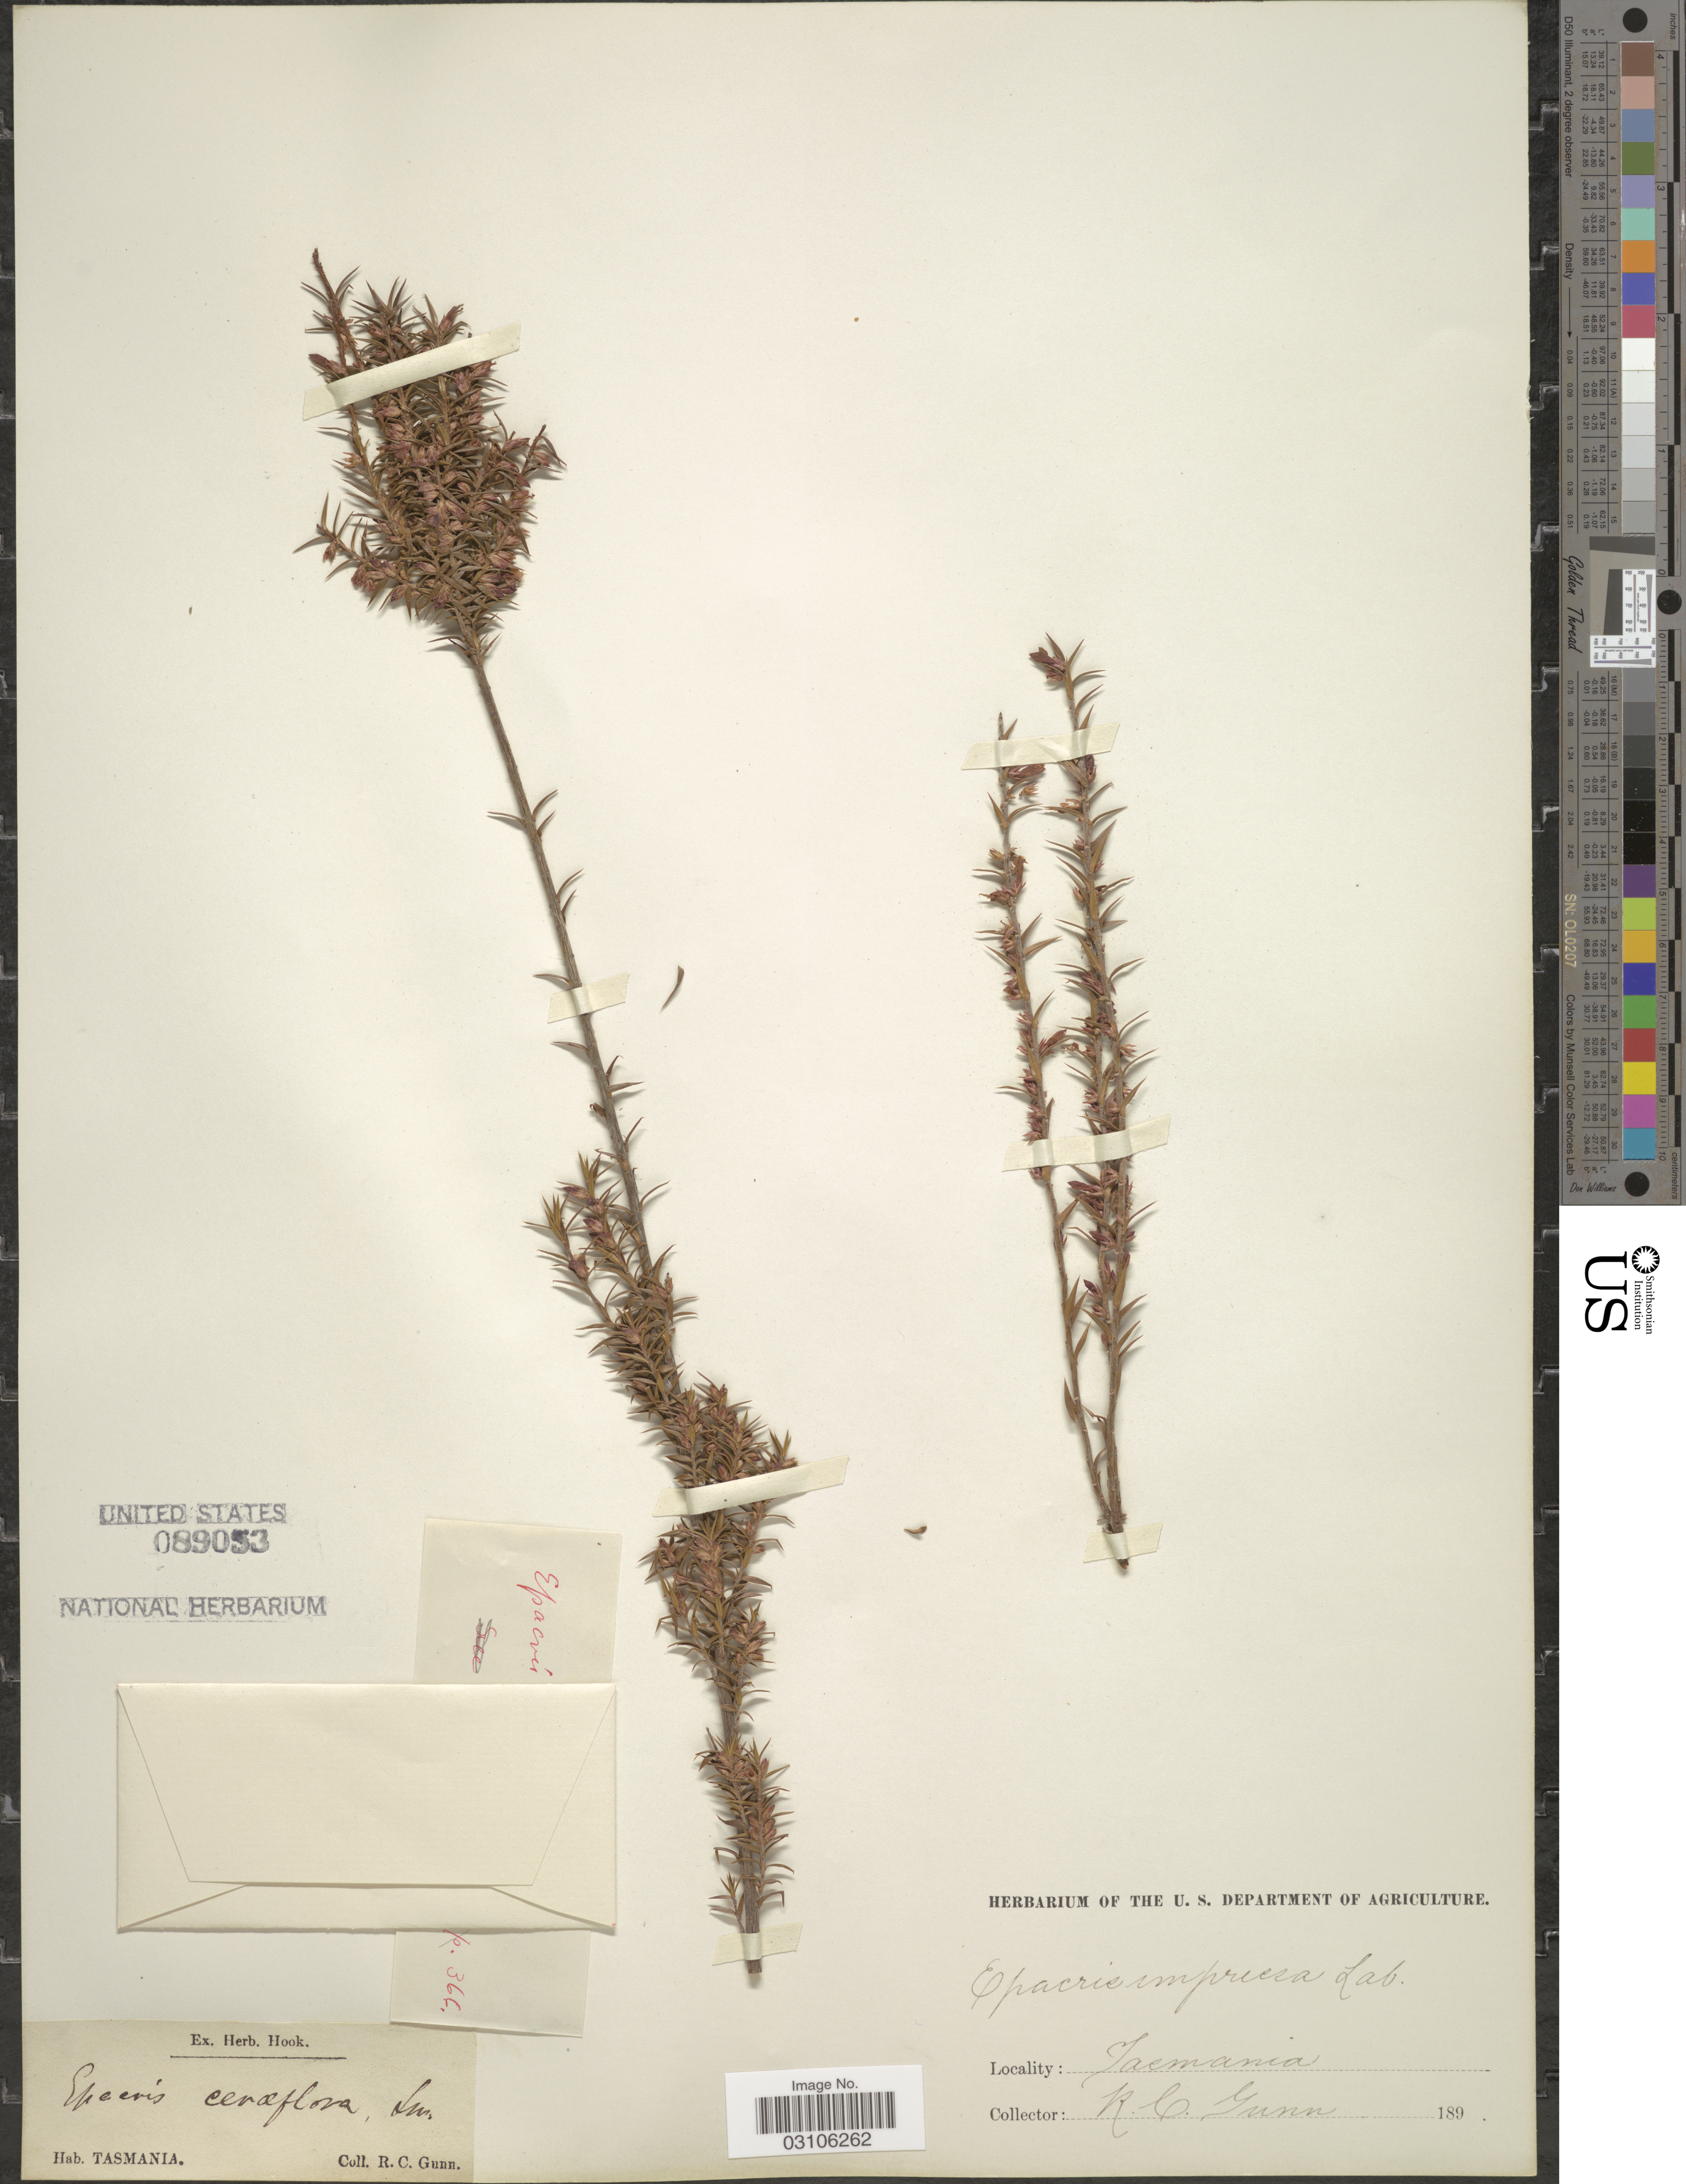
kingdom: Plantae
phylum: Tracheophyta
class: Magnoliopsida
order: Ericales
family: Ericaceae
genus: Epacris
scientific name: Epacris impressa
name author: Labill.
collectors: R. Gunn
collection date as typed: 189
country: Australia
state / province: Tasmania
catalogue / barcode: US 89053